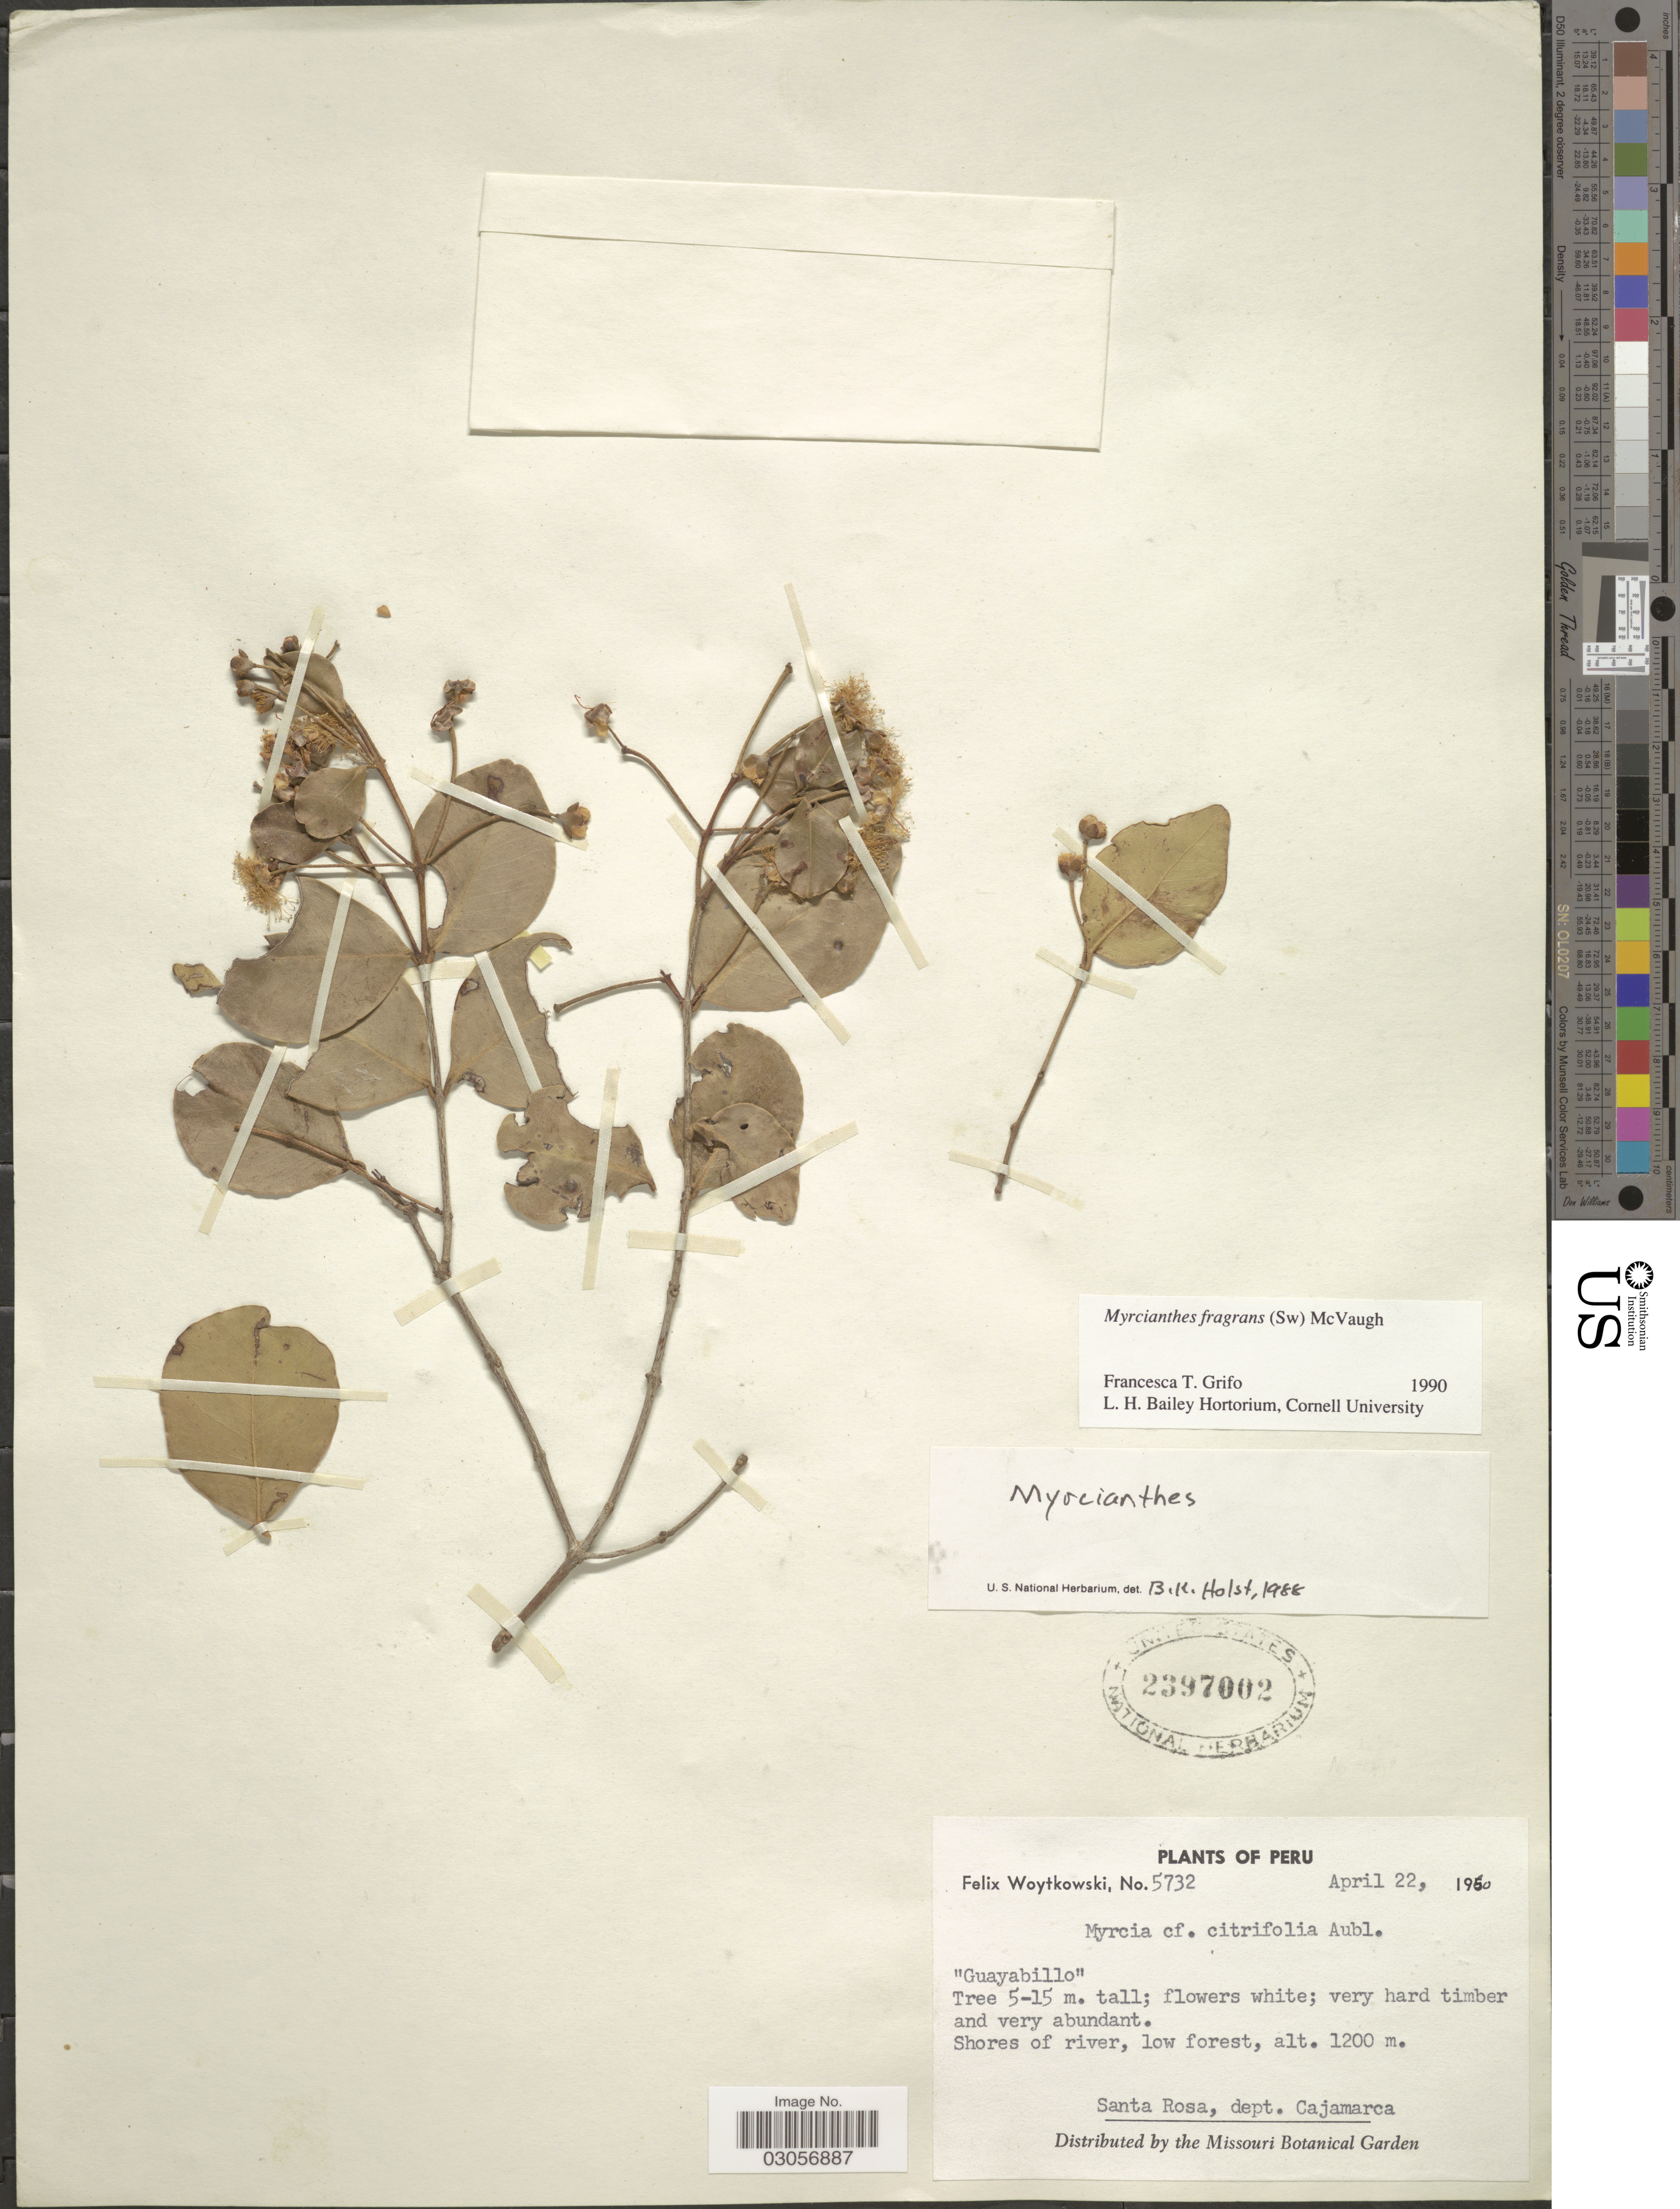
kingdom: Plantae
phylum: Tracheophyta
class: Magnoliopsida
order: Myrtales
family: Myrtaceae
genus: Myrcianthes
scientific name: Myrcianthes fragrans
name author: (Sw.) McVaugh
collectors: F. Woytkowski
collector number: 5732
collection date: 1960-04-22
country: Peru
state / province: Cajamarca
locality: Santa Rosa, dept. Cajamarca.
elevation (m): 1200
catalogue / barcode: US 2397002